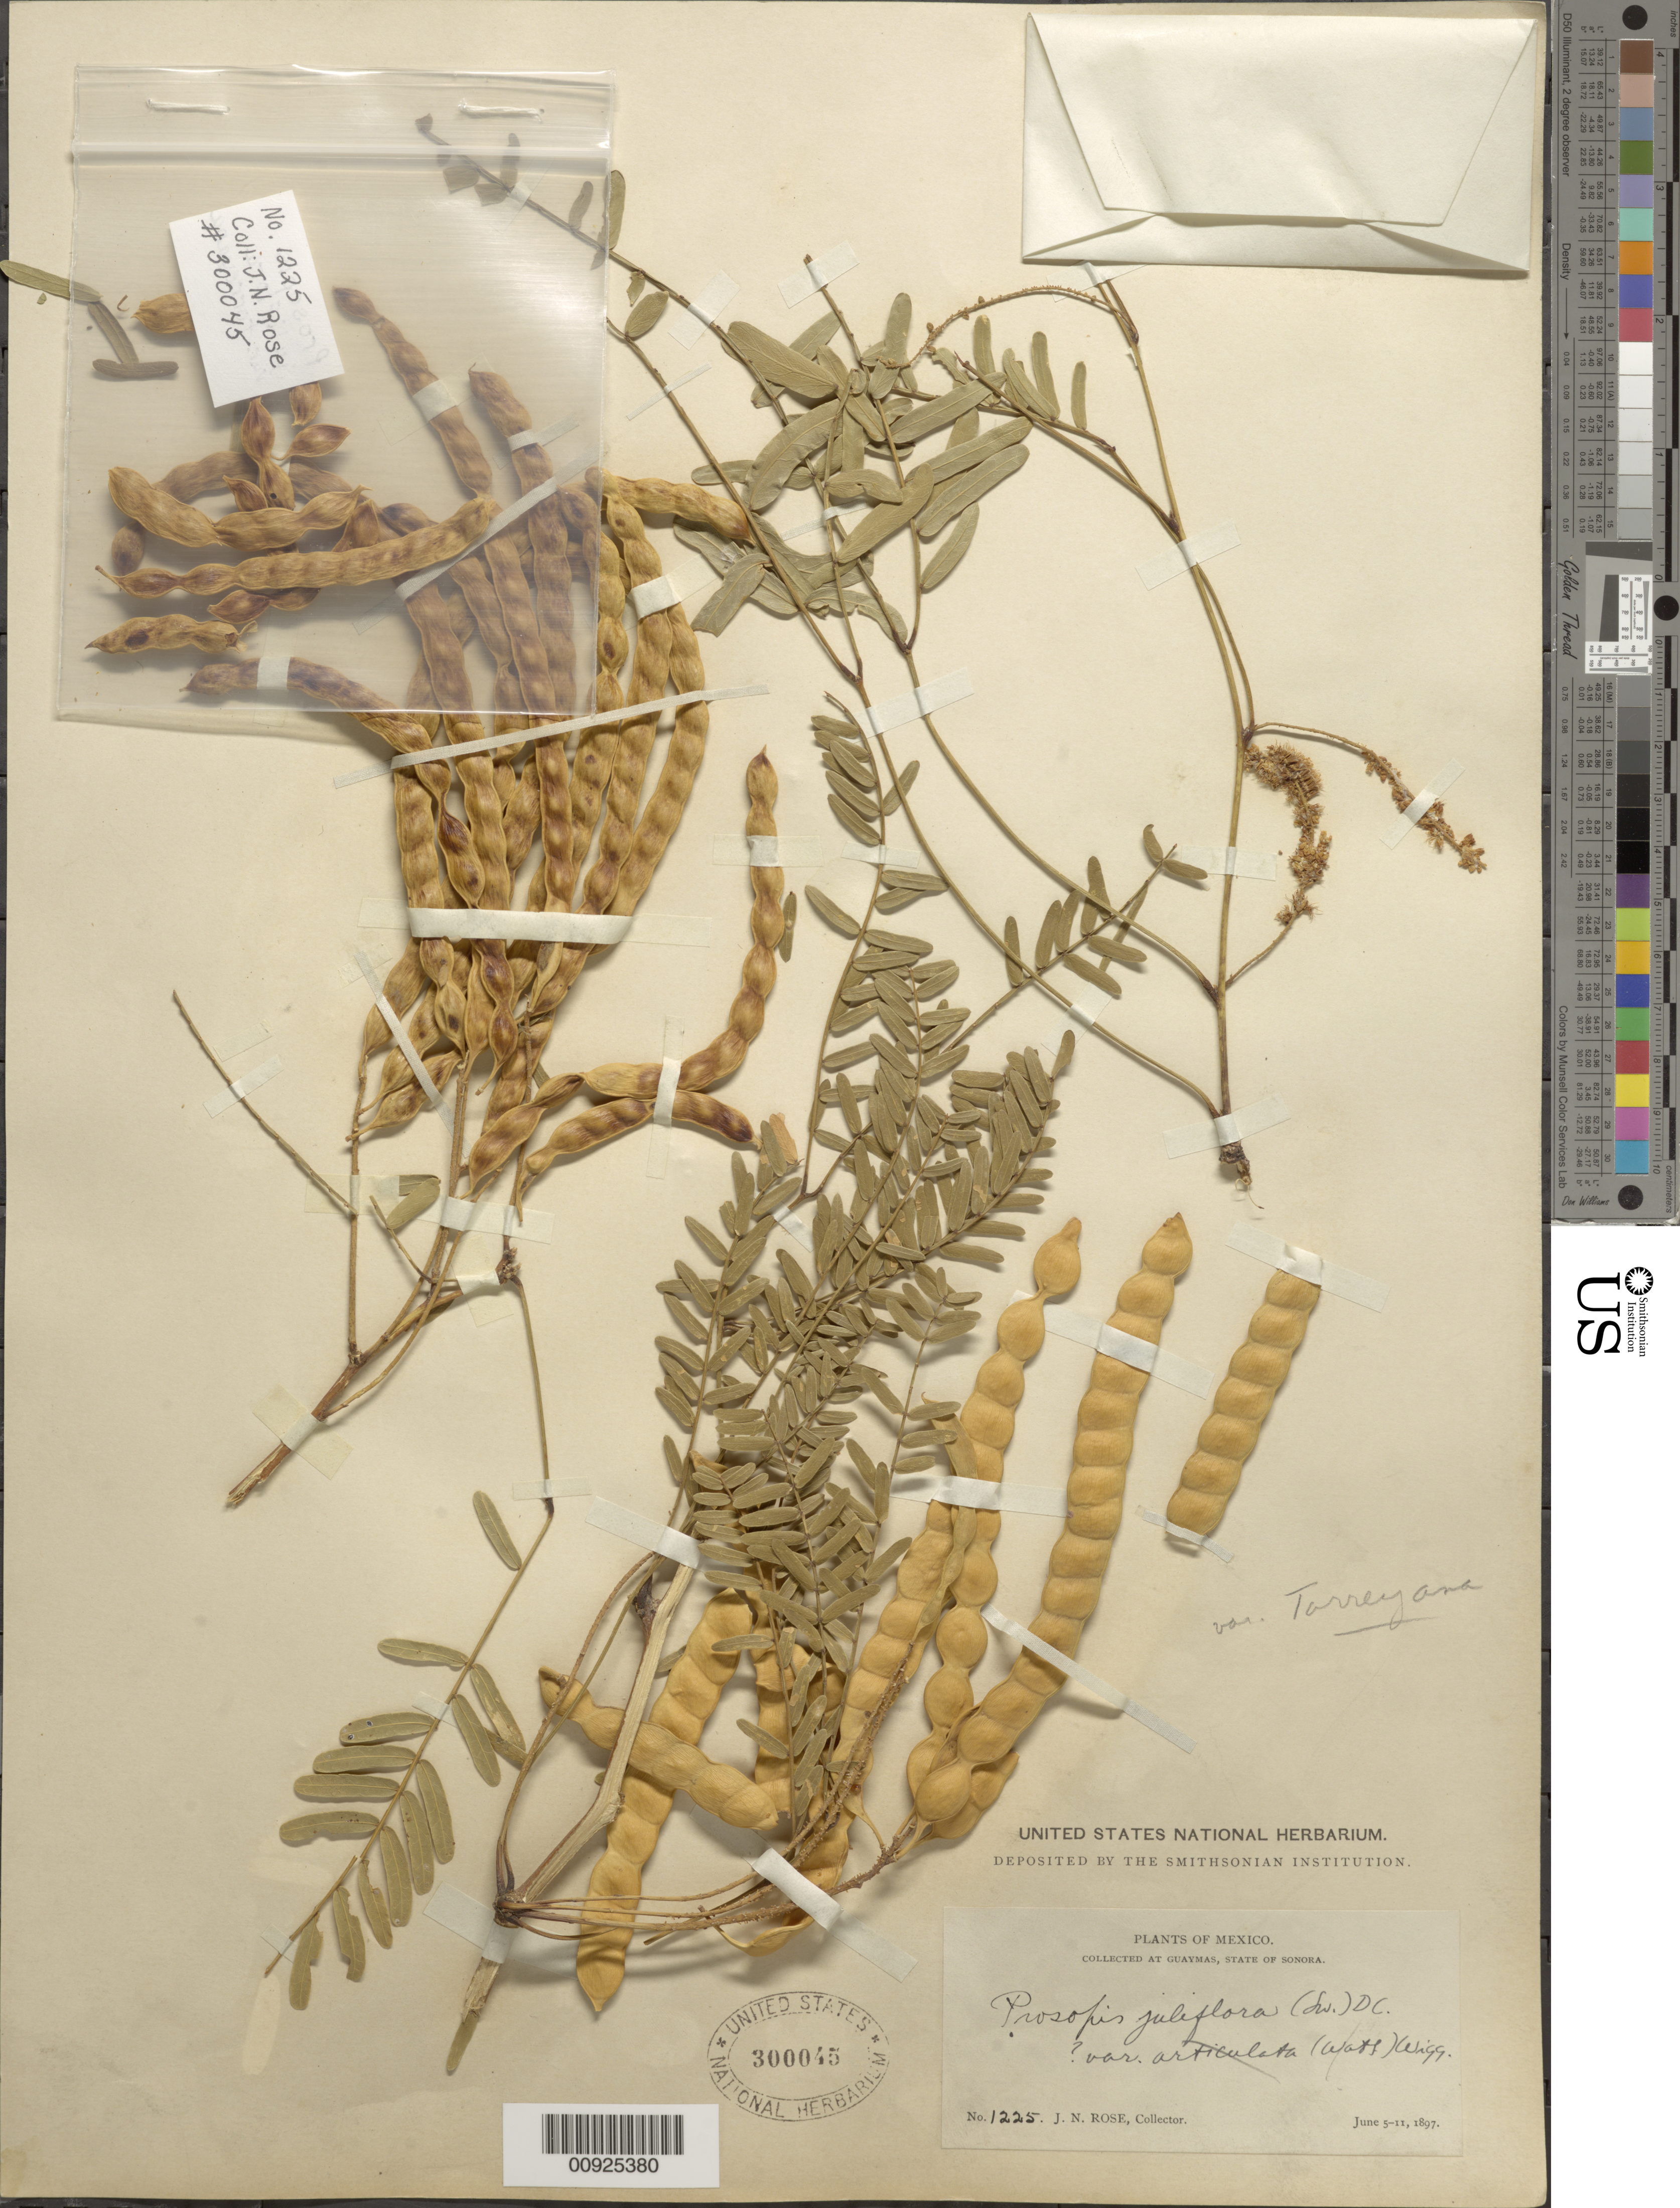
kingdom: Plantae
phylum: Tracheophyta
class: Magnoliopsida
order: Fabales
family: Fabaceae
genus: Neltuma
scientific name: Neltuma odorata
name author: (Torr. & Frém.) C. E. Hughes & G.P. Lewis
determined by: Strong, Mark T., (BOT), Smithsonian Institution - National Museum of Natural History (UNITED STATES)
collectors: J. N. Rose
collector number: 1225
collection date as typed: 05 Jun 1897 to 11 Jun 1897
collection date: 1897-06-05/1897-06-11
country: Mexico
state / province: Sonora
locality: Guaymas, Sonora.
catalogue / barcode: US 300045